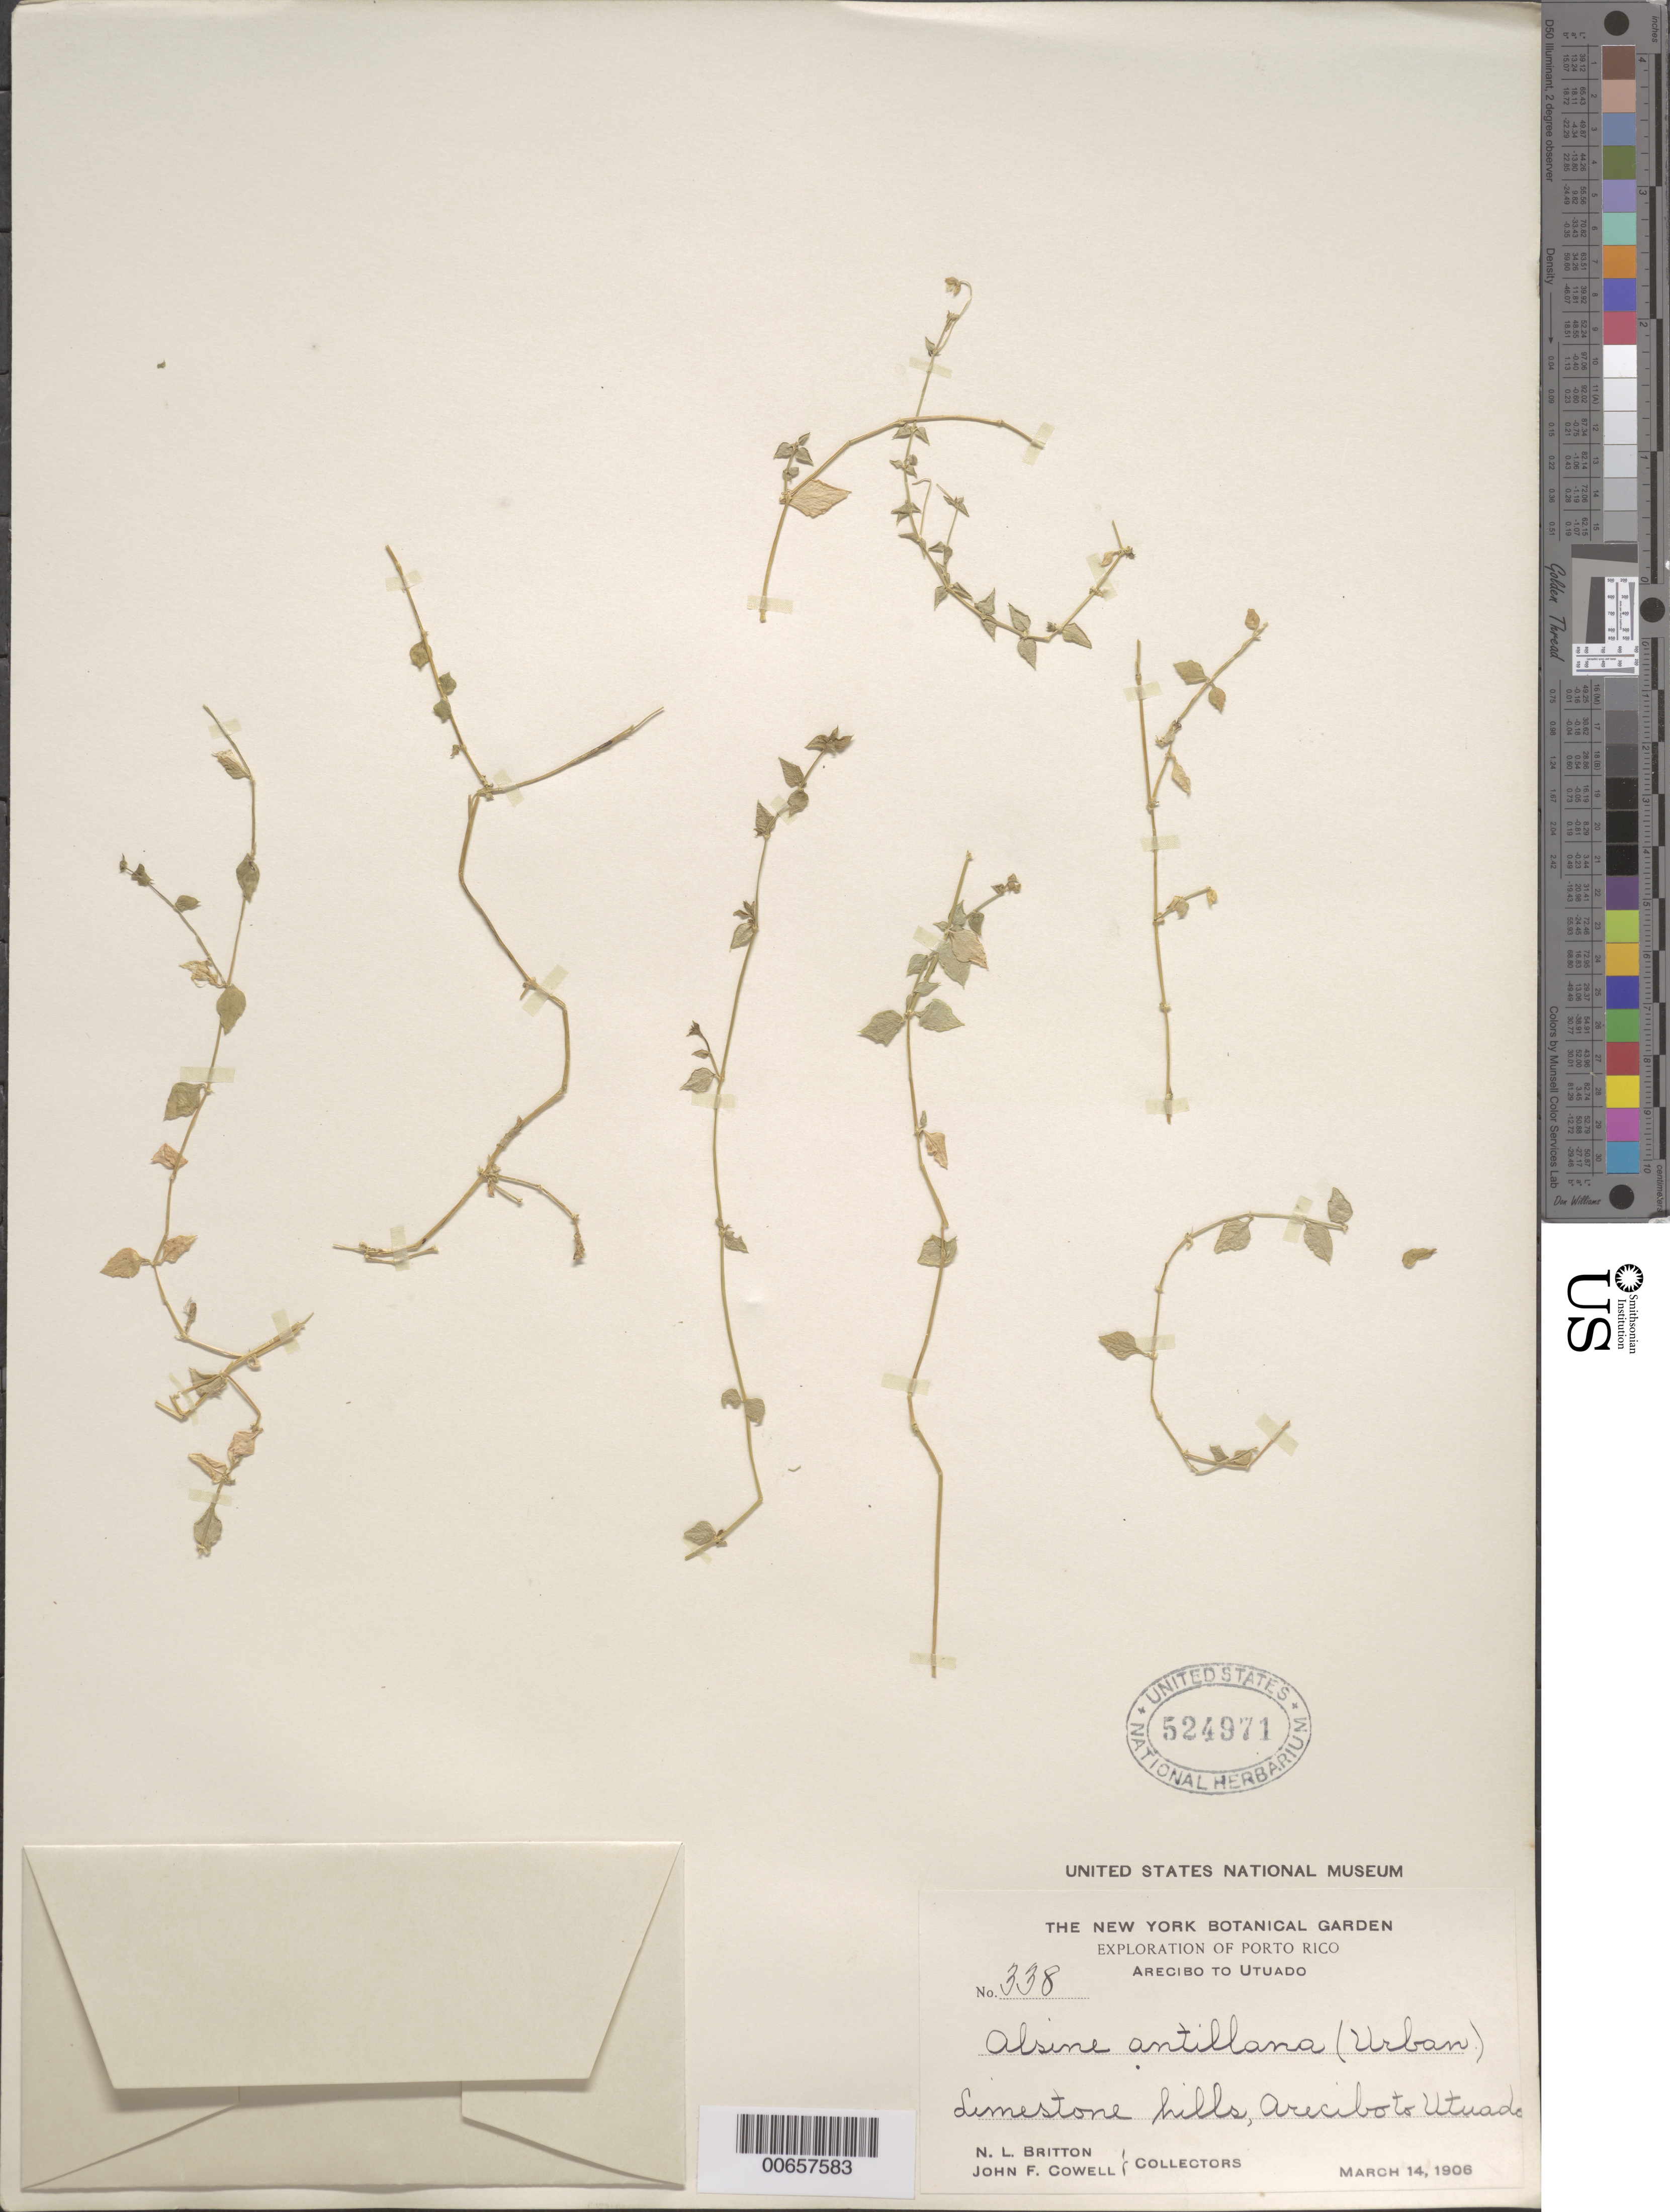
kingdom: Plantae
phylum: Tracheophyta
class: Magnoliopsida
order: Caryophyllales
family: Caryophyllaceae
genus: Alsine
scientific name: Alsine antillana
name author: Urb.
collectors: N. Britton & J. F. Cowell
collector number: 338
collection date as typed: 14 Mar 1906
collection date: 1906-03-14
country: Puerto Rico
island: Greater Antilles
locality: Arecibo to Utuado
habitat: Limestone hills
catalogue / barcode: US 524971